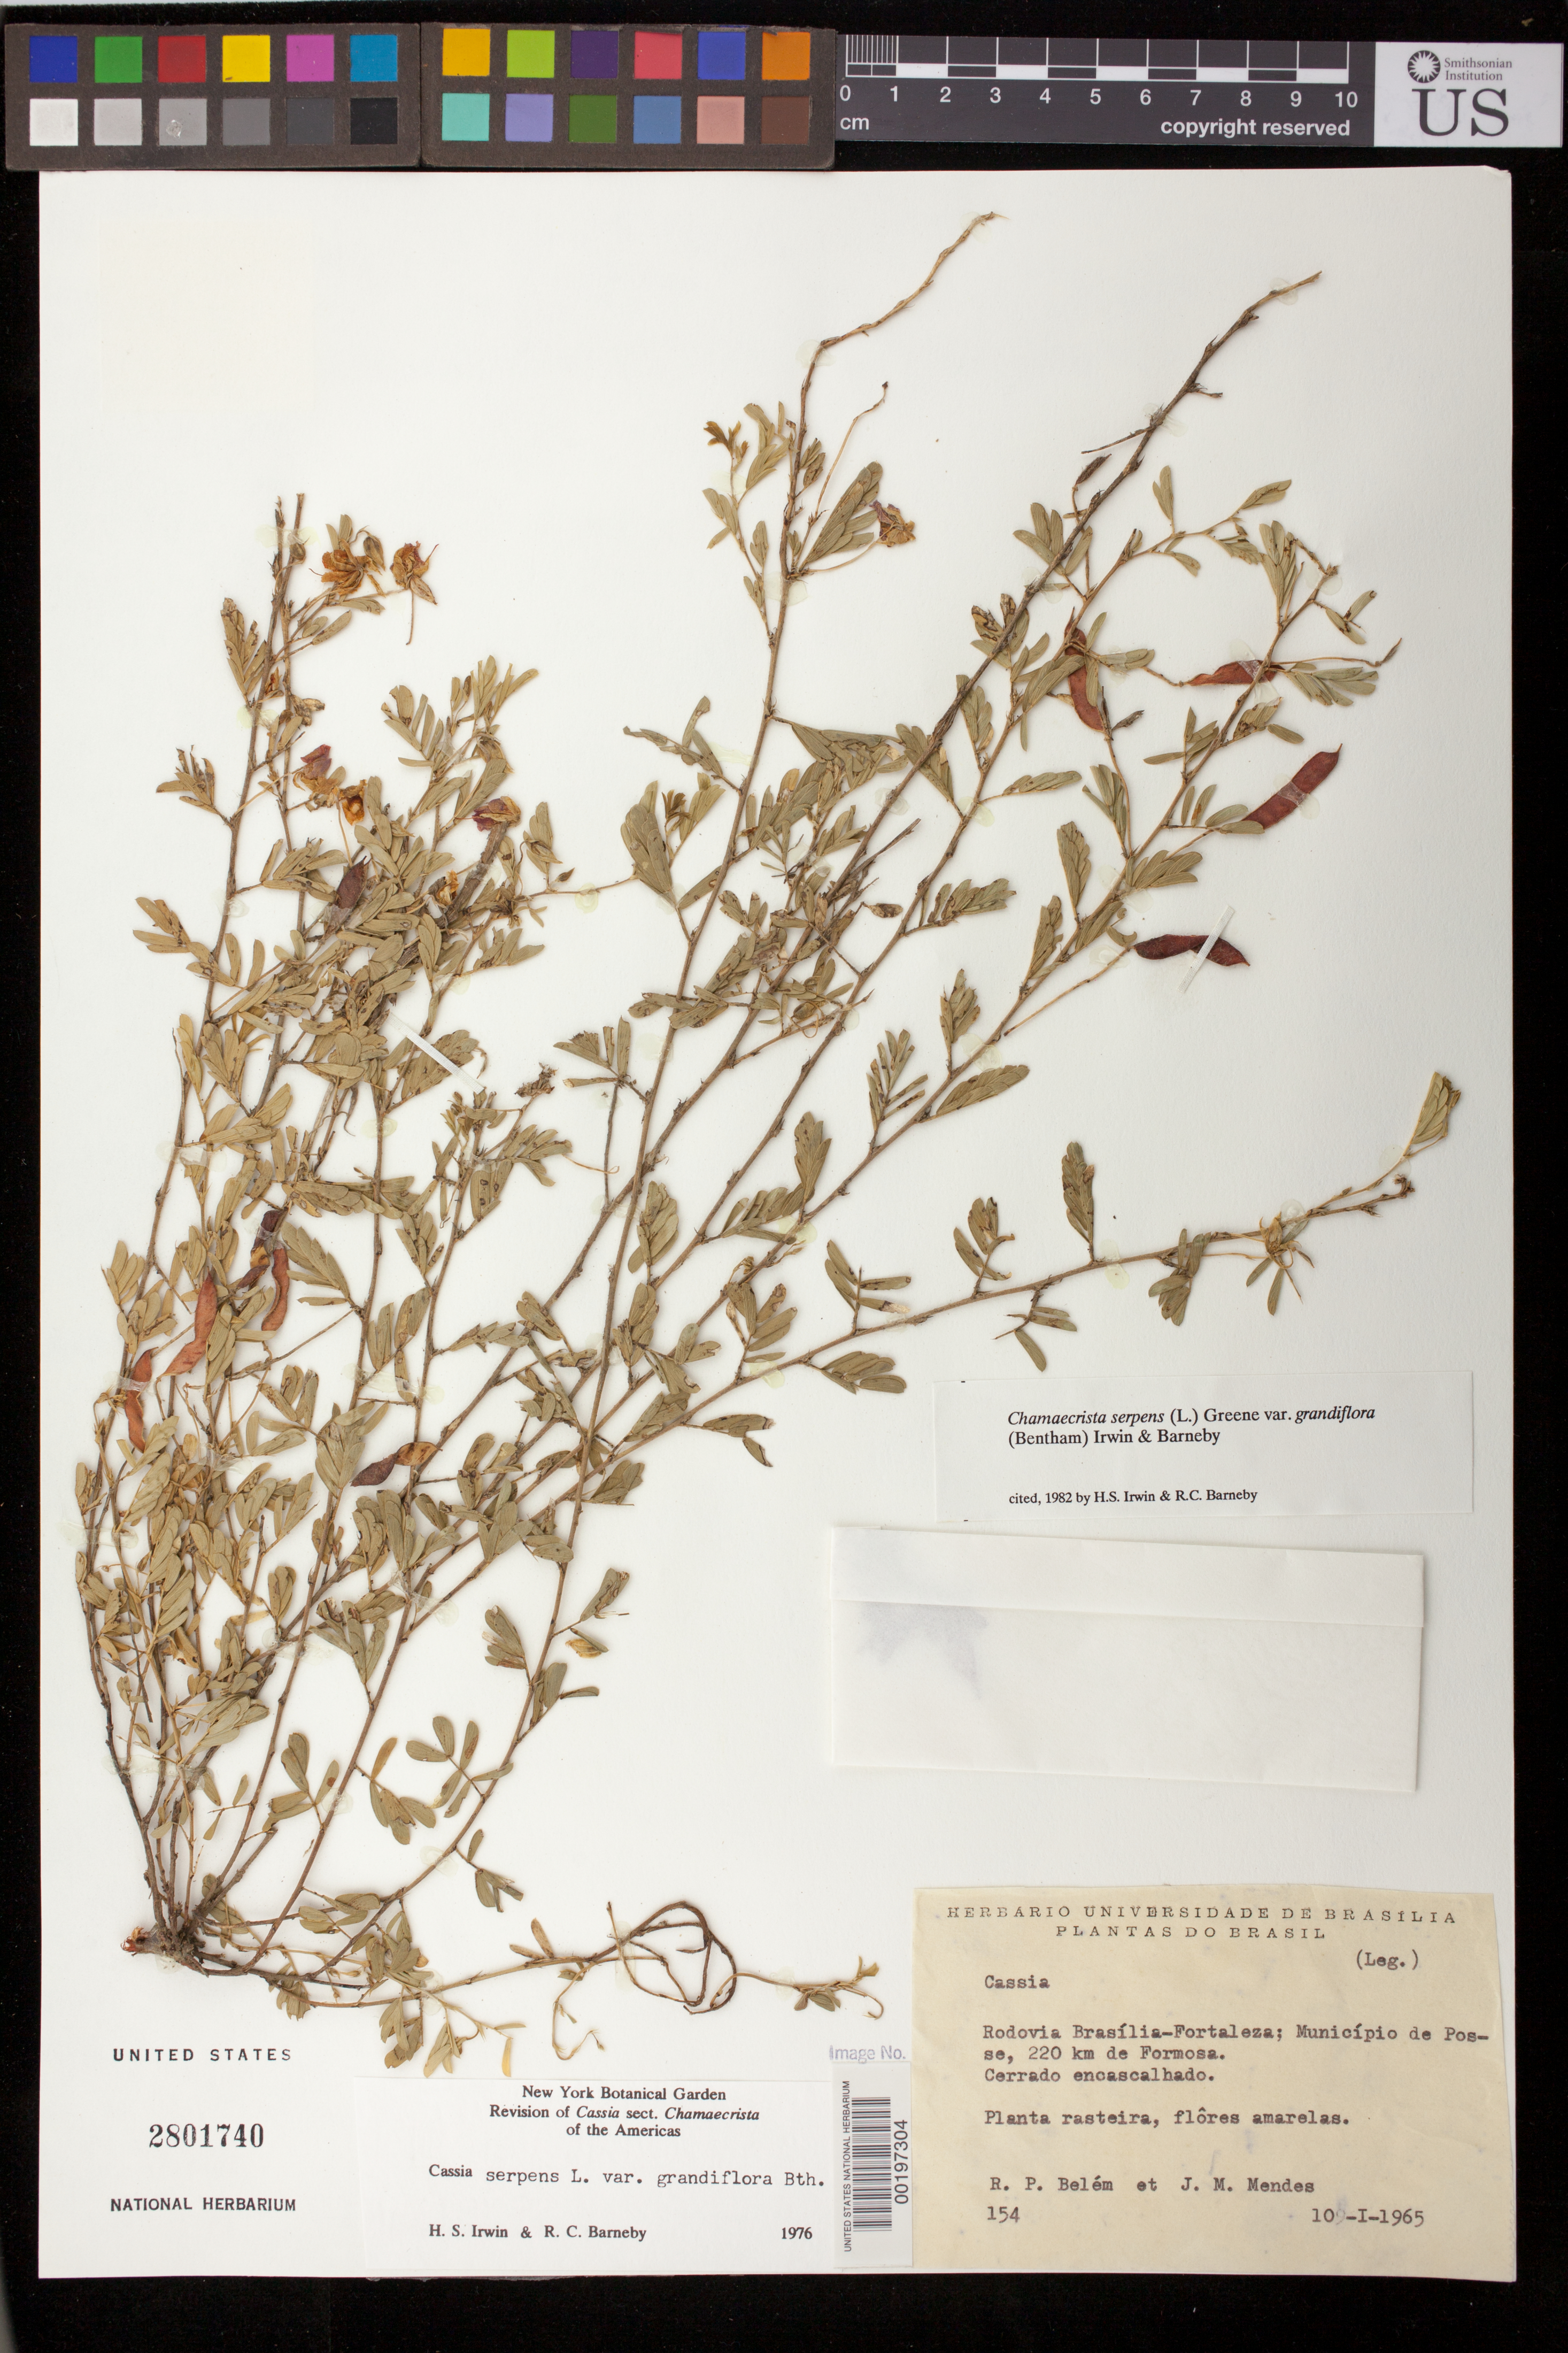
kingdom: Plantae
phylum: Tracheophyta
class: Magnoliopsida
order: Fabales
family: Fabaceae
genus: Chamaecrista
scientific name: Chamaecrista serpens var. grandiflora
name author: (Benth.) H.S. Irwin & Barneby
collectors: R. P. Belém & J. M. Mendes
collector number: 154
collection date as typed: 10 Jan 1965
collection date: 1965-01-10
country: Brazil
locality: Rodovia Brasilia-Fortaleza; Municipio de Posse, 220 km de Formosa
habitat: Cerrado encascalhado.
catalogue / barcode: US 2801740